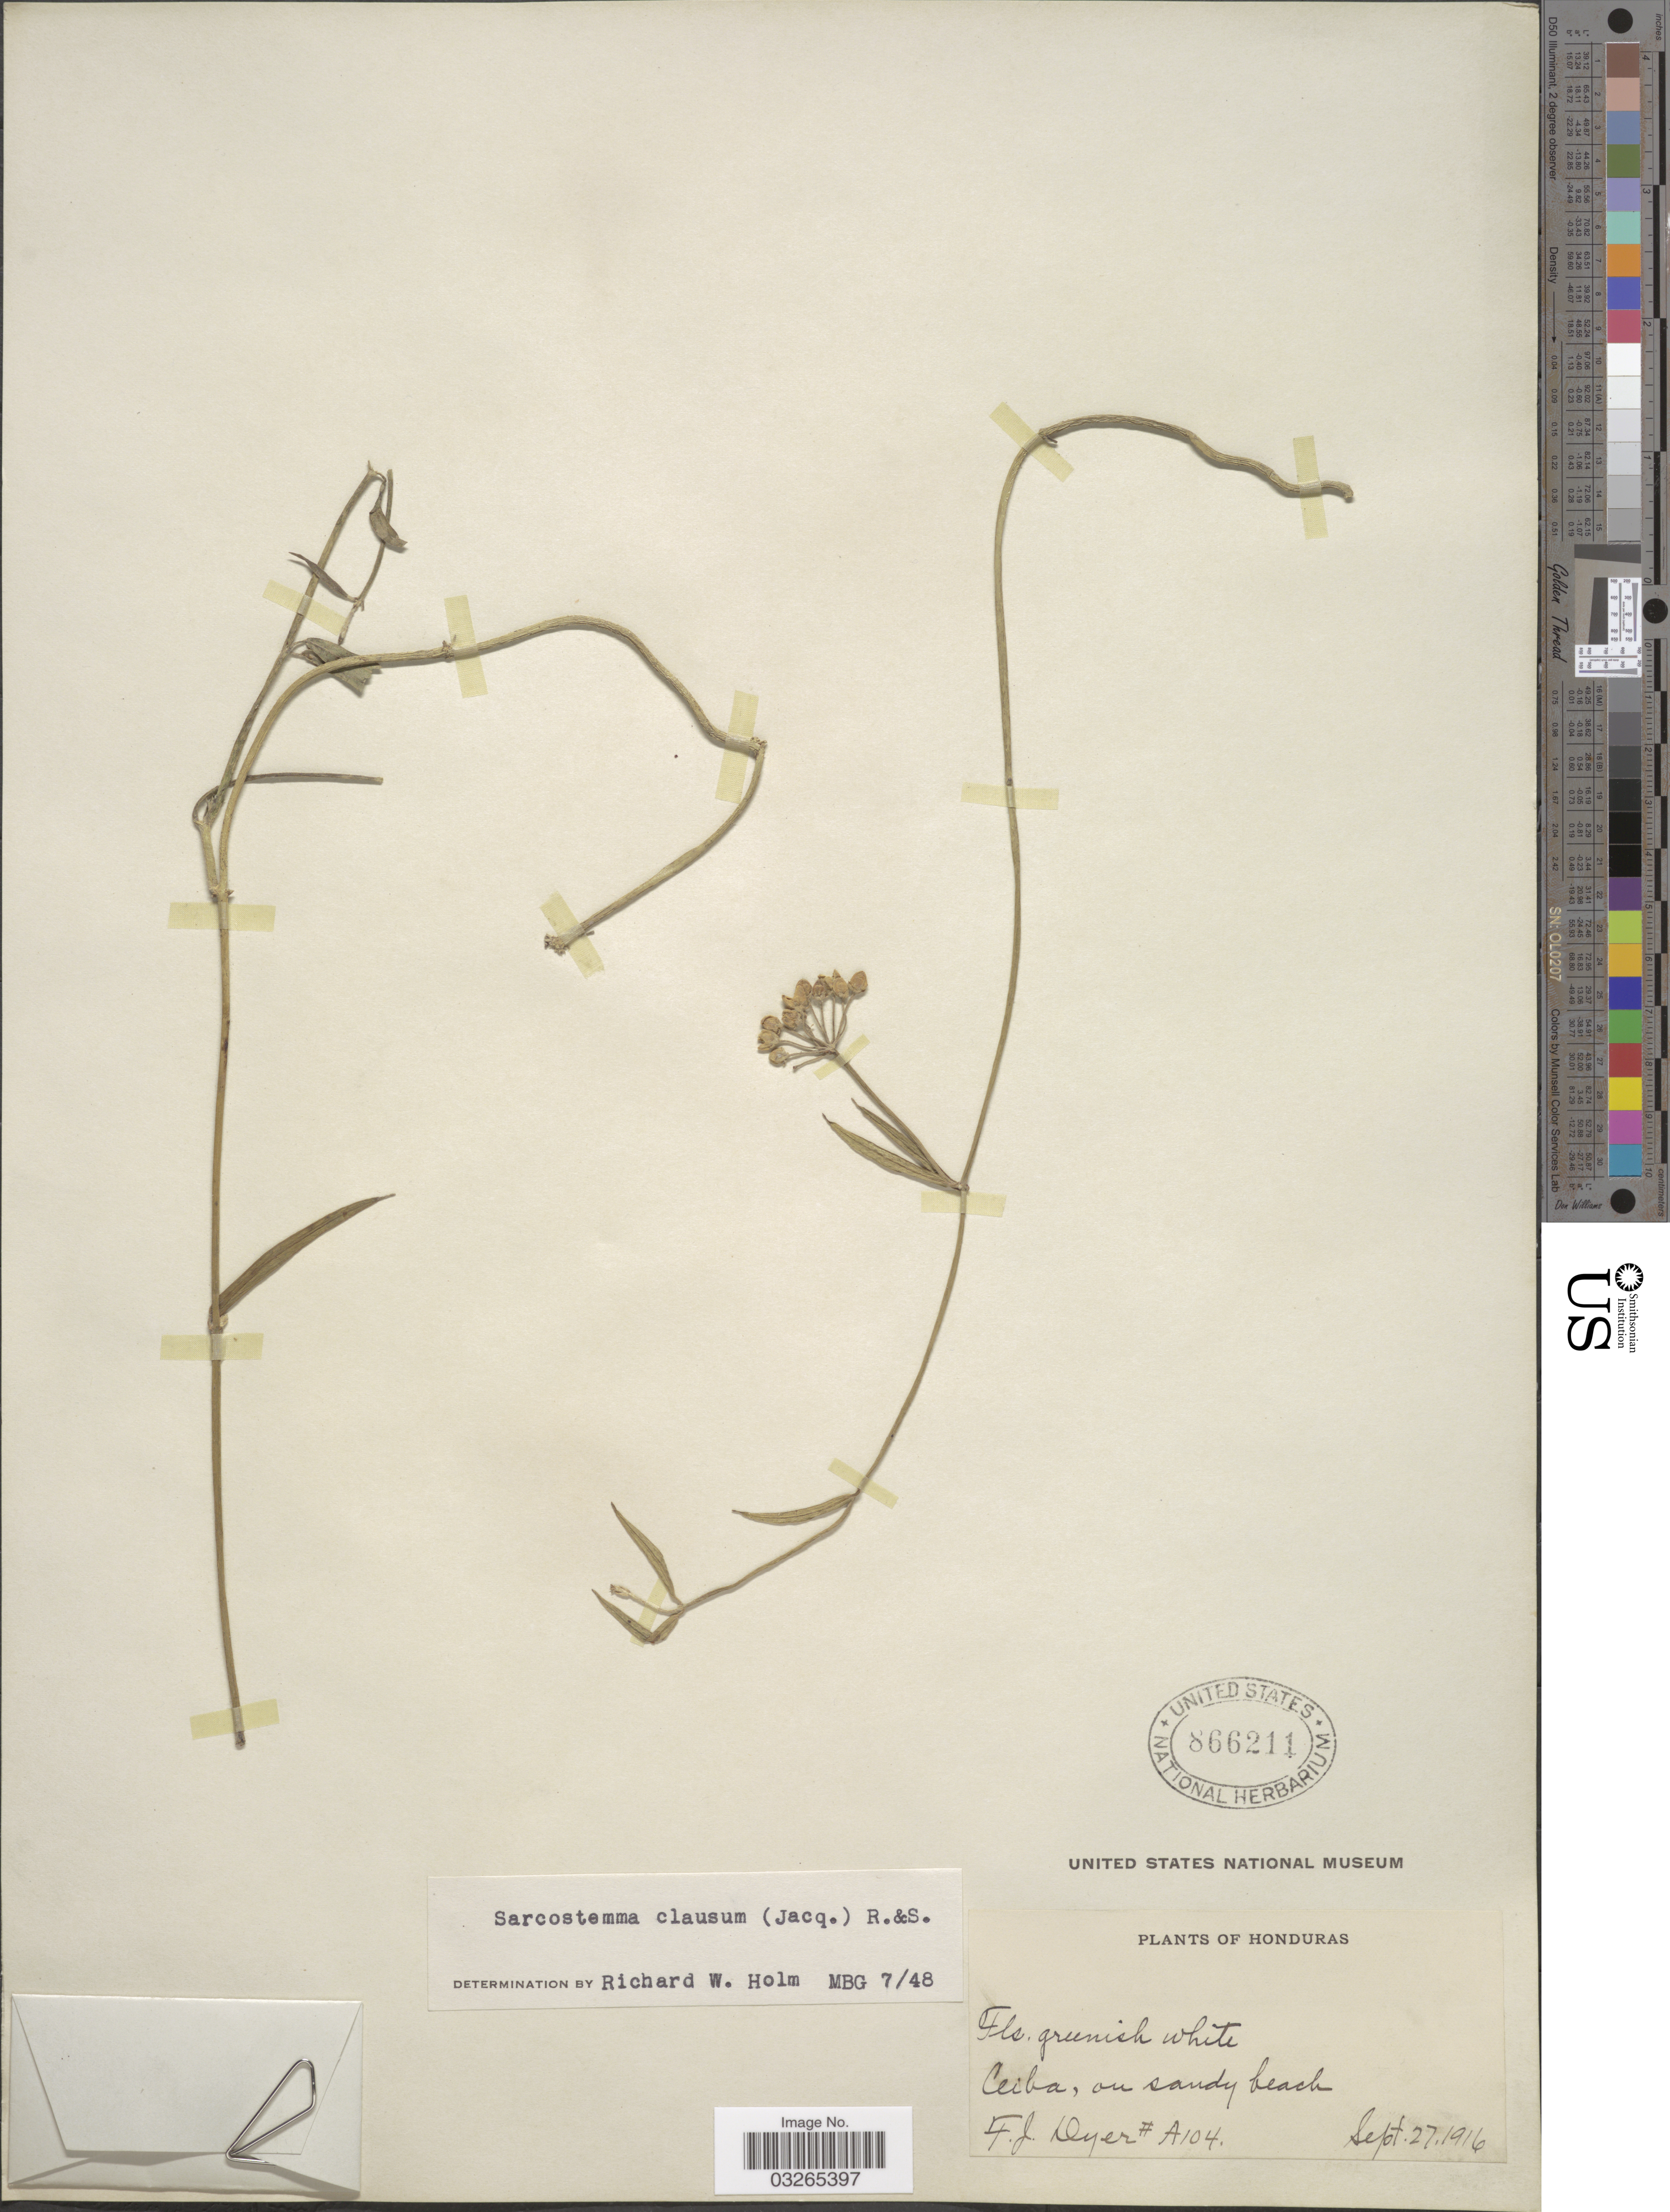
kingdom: Plantae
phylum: Tracheophyta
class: Magnoliopsida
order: Gentianales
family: Apocynaceae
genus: Sarcostemma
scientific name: Sarcostemma clausum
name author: (Jacq.) Schult.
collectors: F. J. Dyer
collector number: A104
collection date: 1916-09-27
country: Honduras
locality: Ceiba, on sandy beach.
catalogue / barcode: US 866211